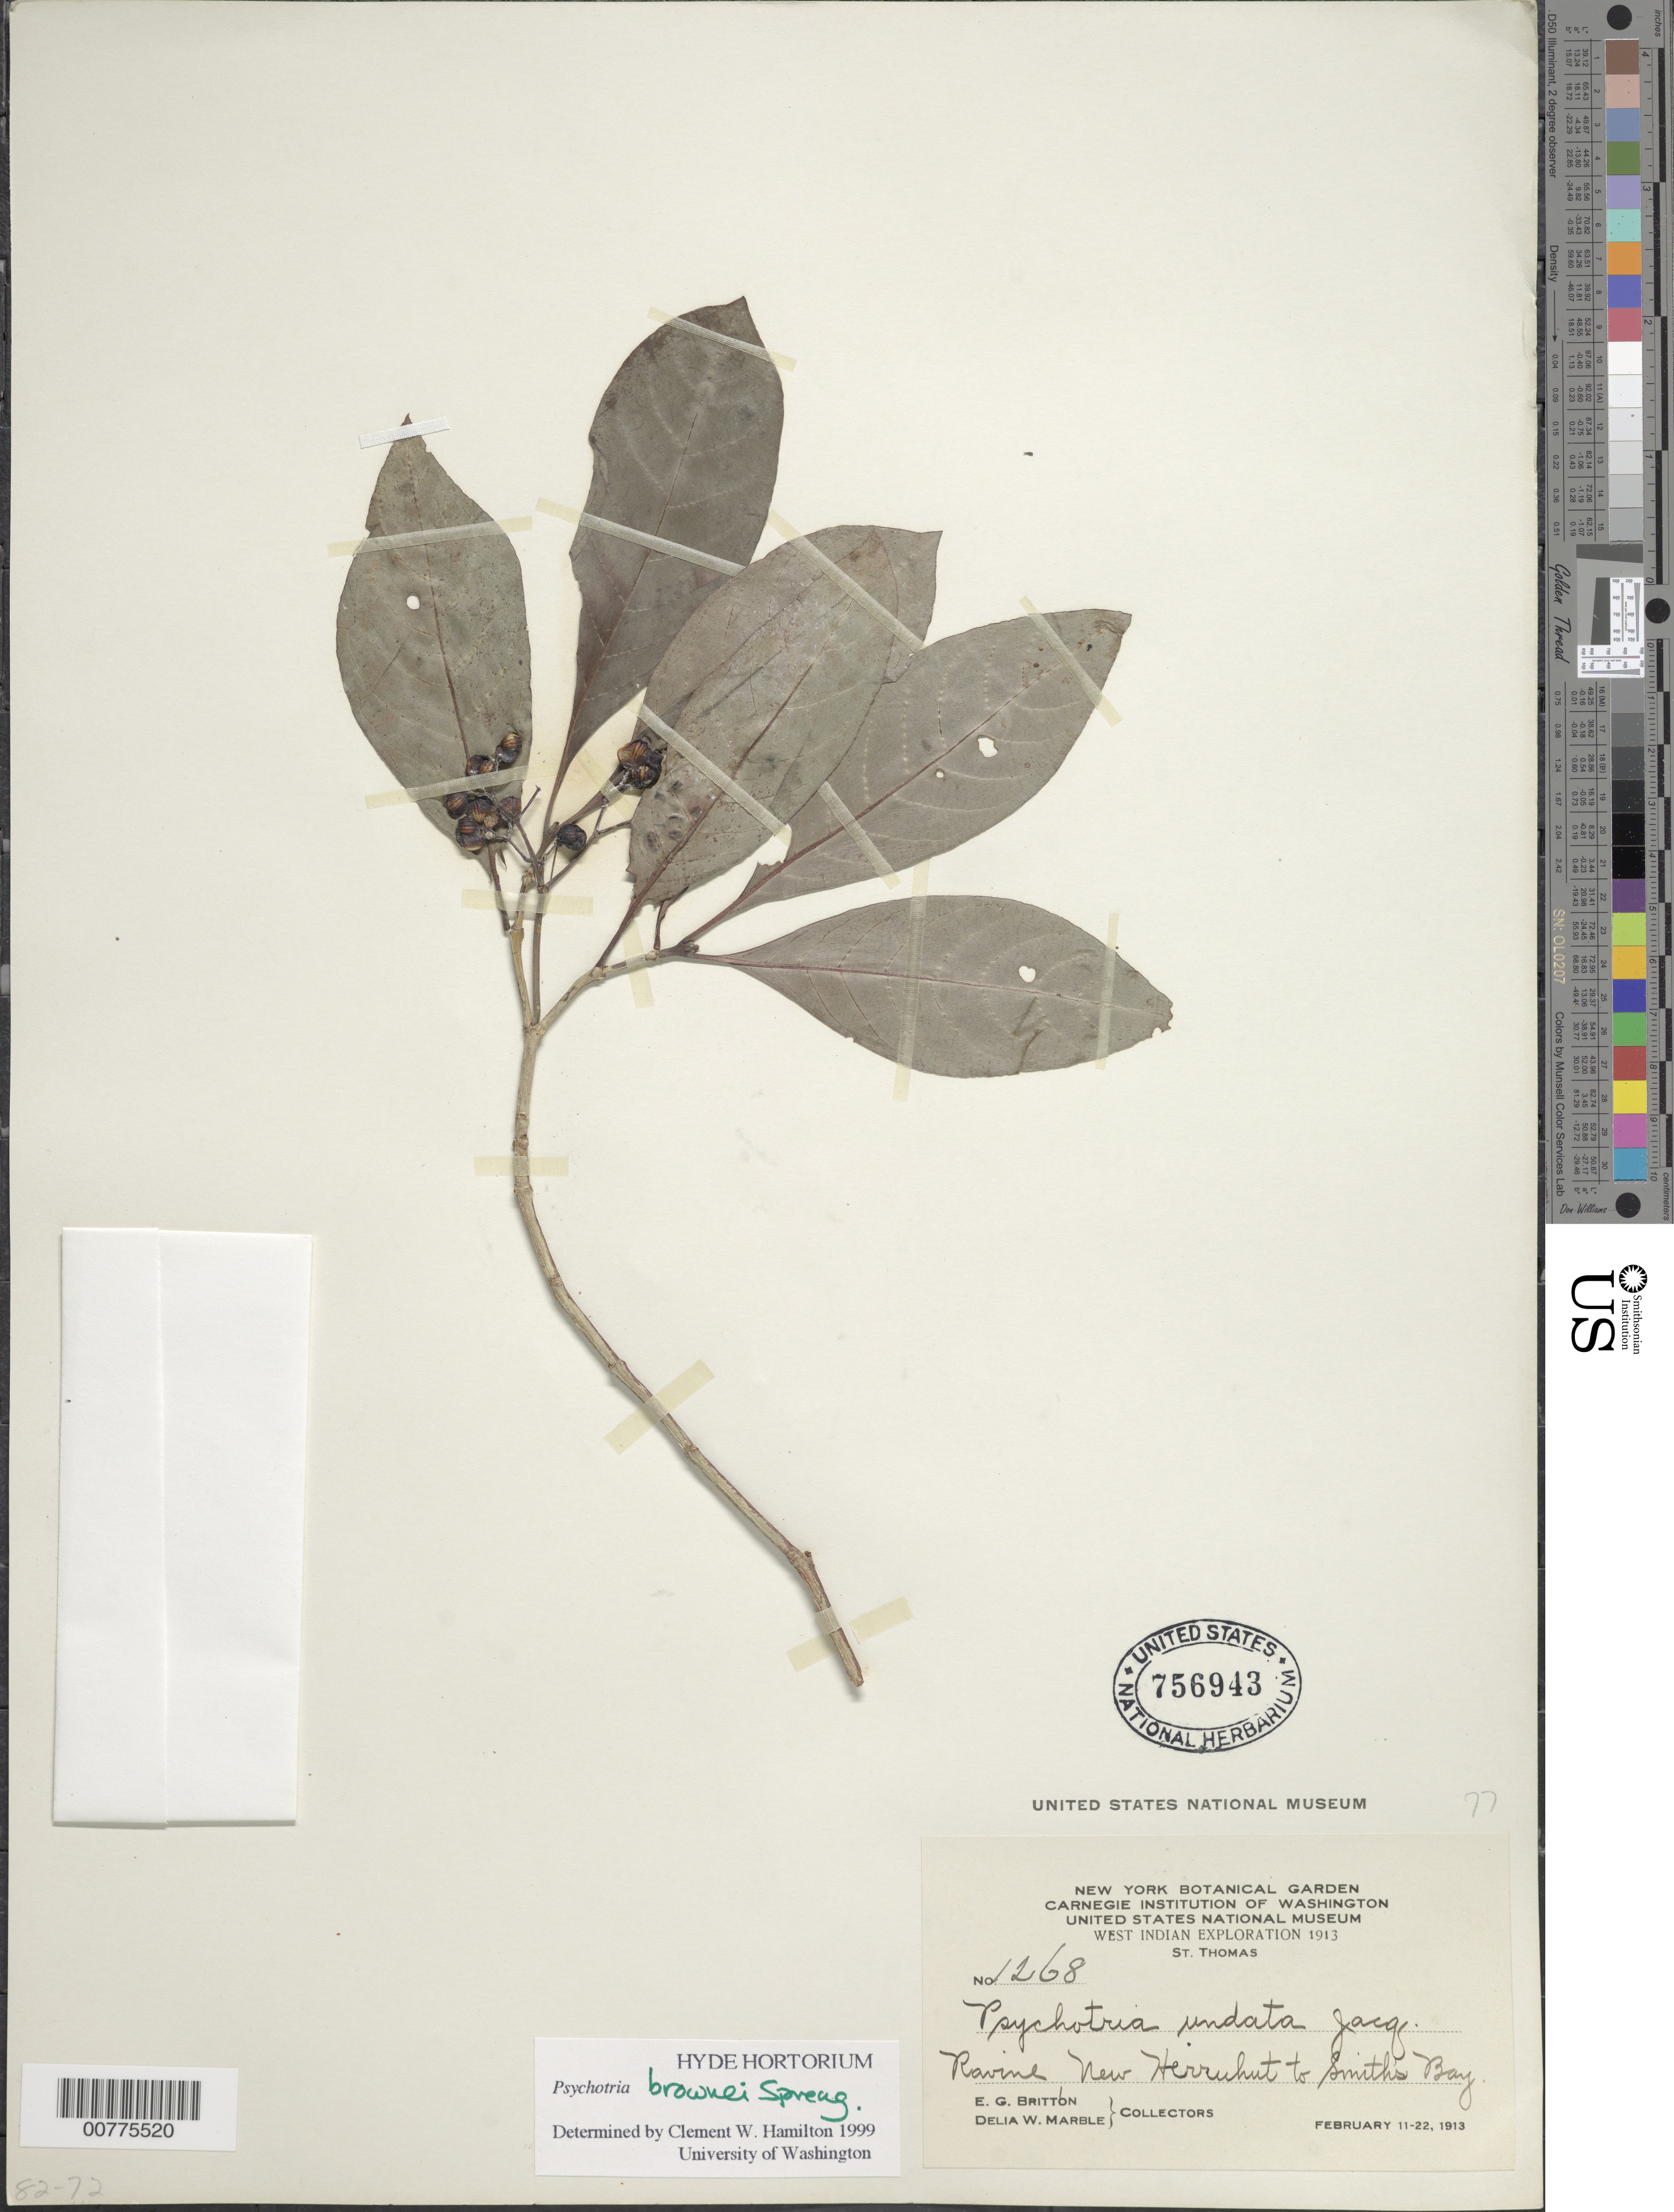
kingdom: Plantae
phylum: Tracheophyta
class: Magnoliopsida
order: Gentianales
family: Rubiaceae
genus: Psychotria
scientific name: Psychotria glabrata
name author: Sw.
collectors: E. G. Britton & D. W. Marble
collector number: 1268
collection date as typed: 11 Feb 1913 to 22 Feb 1913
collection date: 1913-02-11/1913-02-22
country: U.S. Virgin Islands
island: St. Thomas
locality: Ravine near Herrihut to Smith's Bay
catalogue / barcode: US 756943